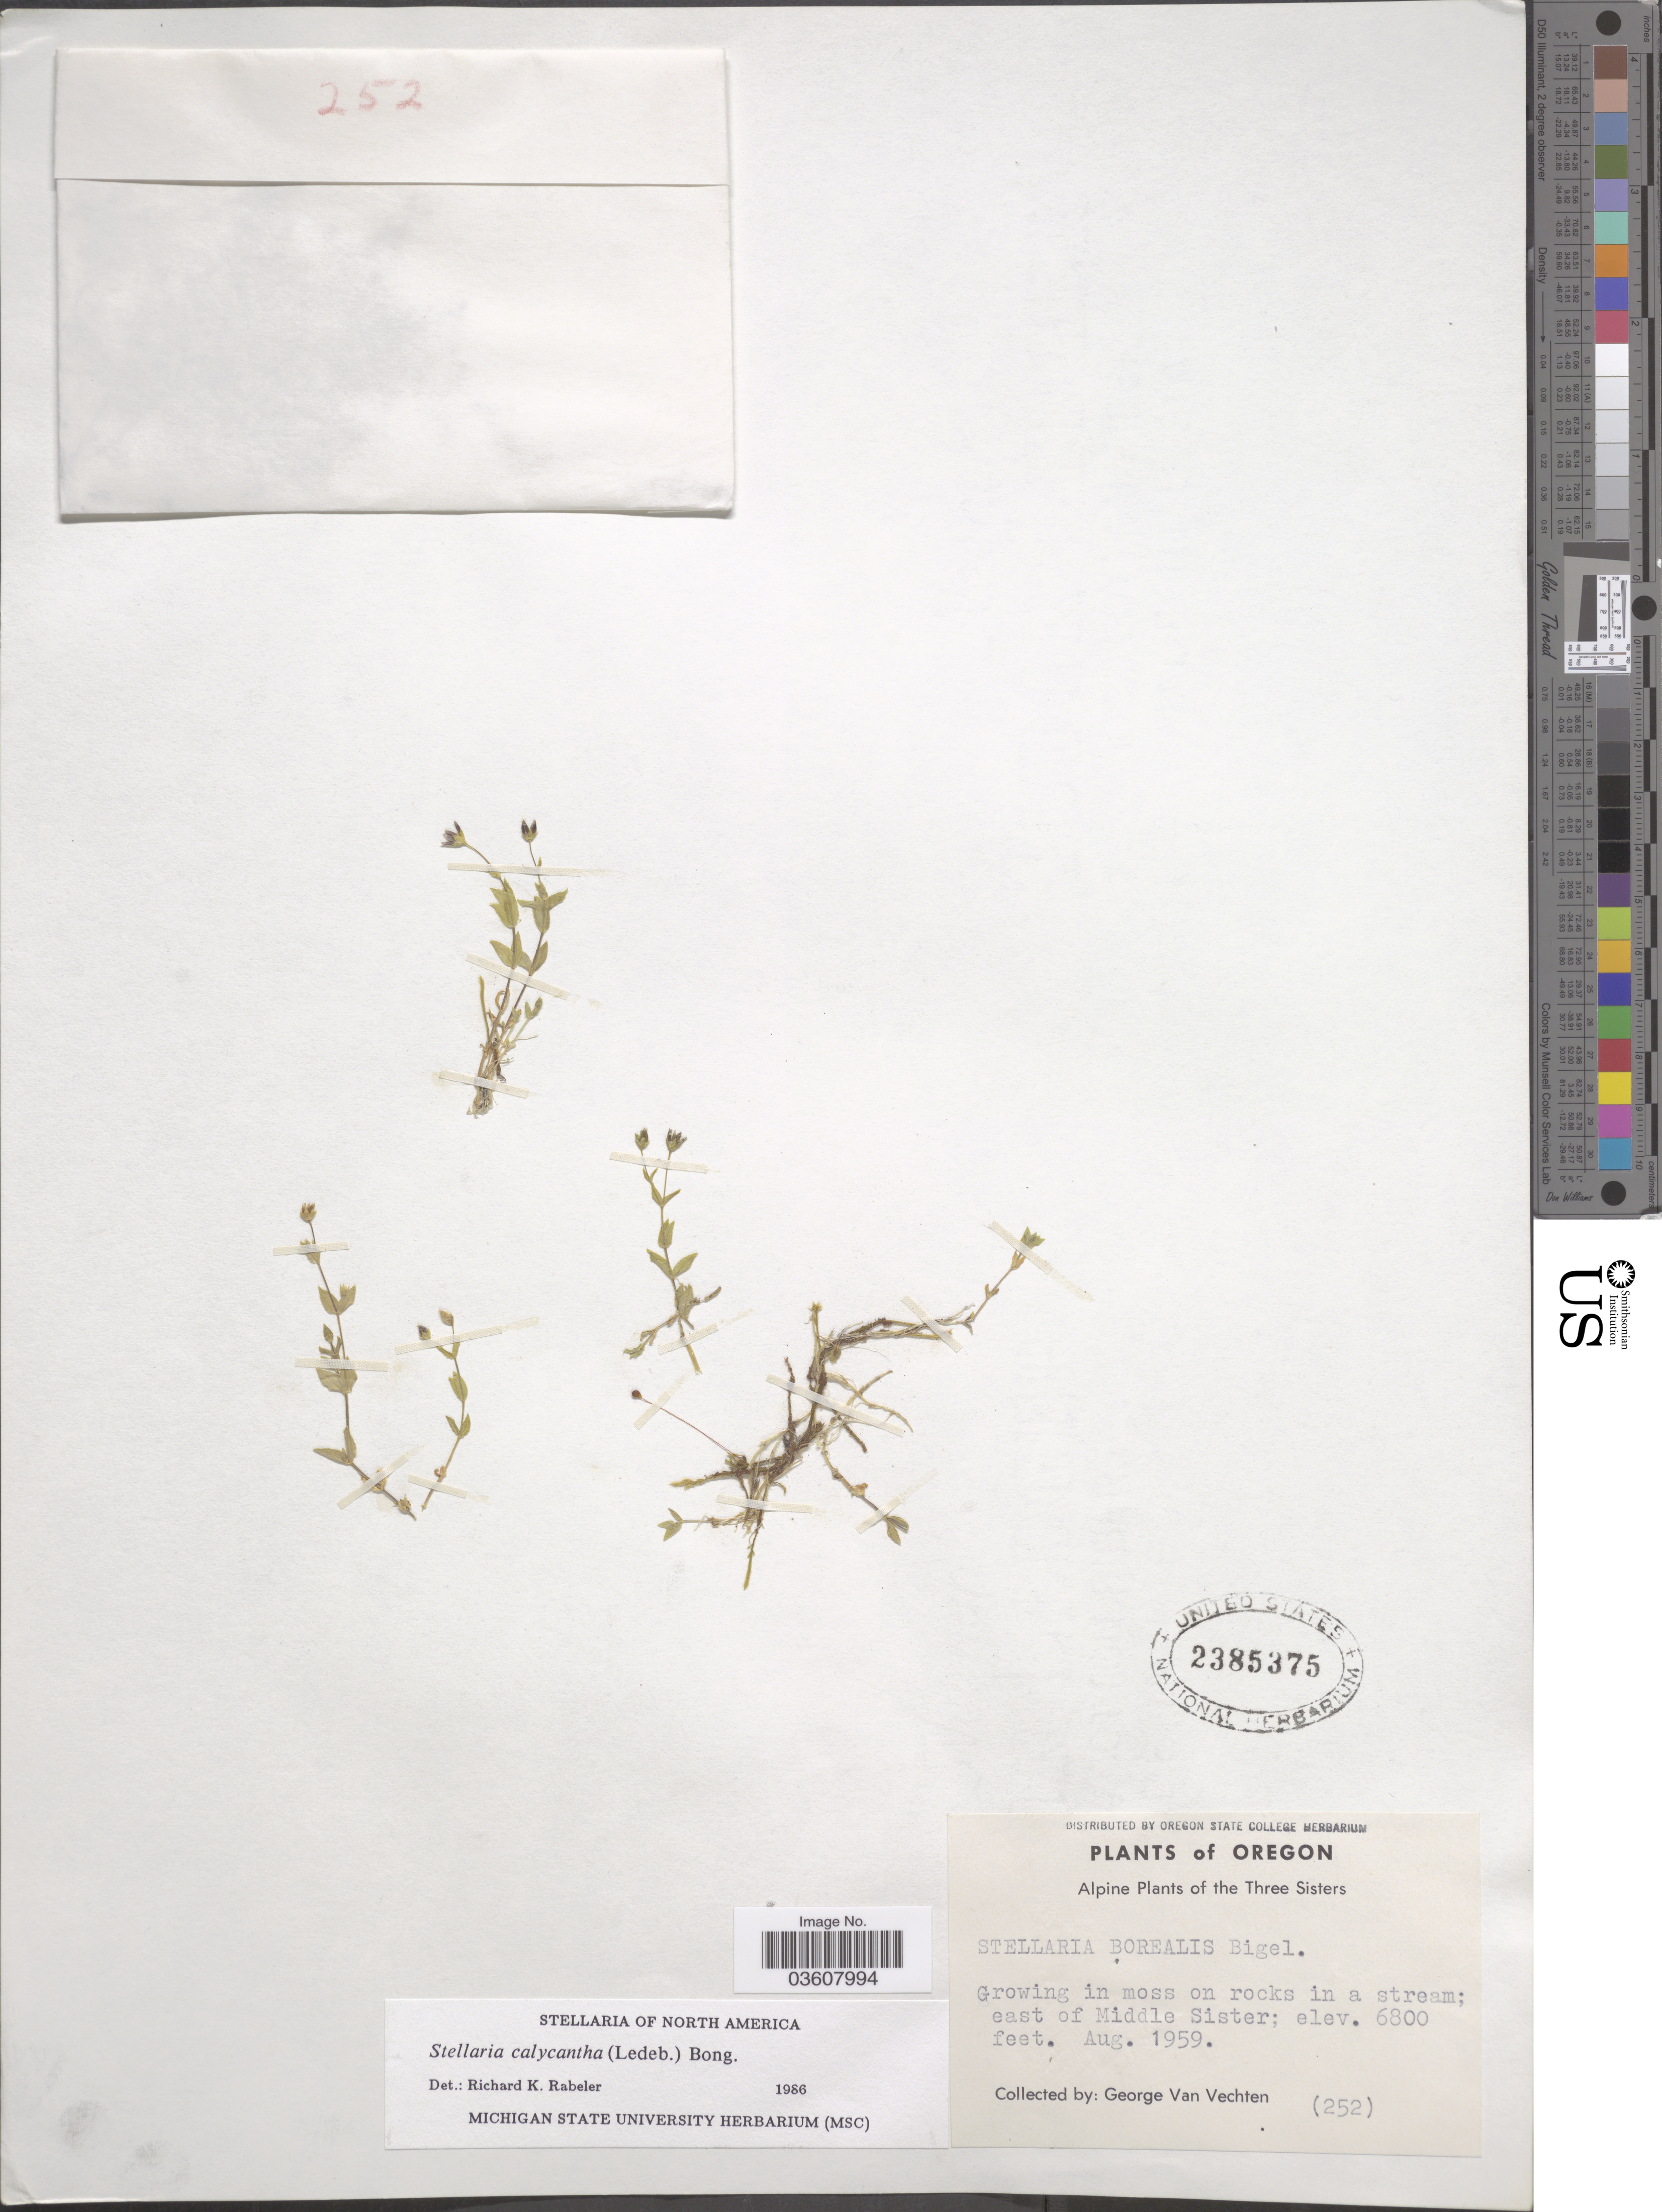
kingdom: Plantae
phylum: Tracheophyta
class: Magnoliopsida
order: Caryophyllales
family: Caryophyllaceae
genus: Stellaria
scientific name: Stellaria calycantha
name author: (Ledeb.) Bong.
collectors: G. Vechten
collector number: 252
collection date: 1959-08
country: United States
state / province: Oregon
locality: The Three Sisters. East of Middle Sister.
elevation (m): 2073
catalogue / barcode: US 2385375